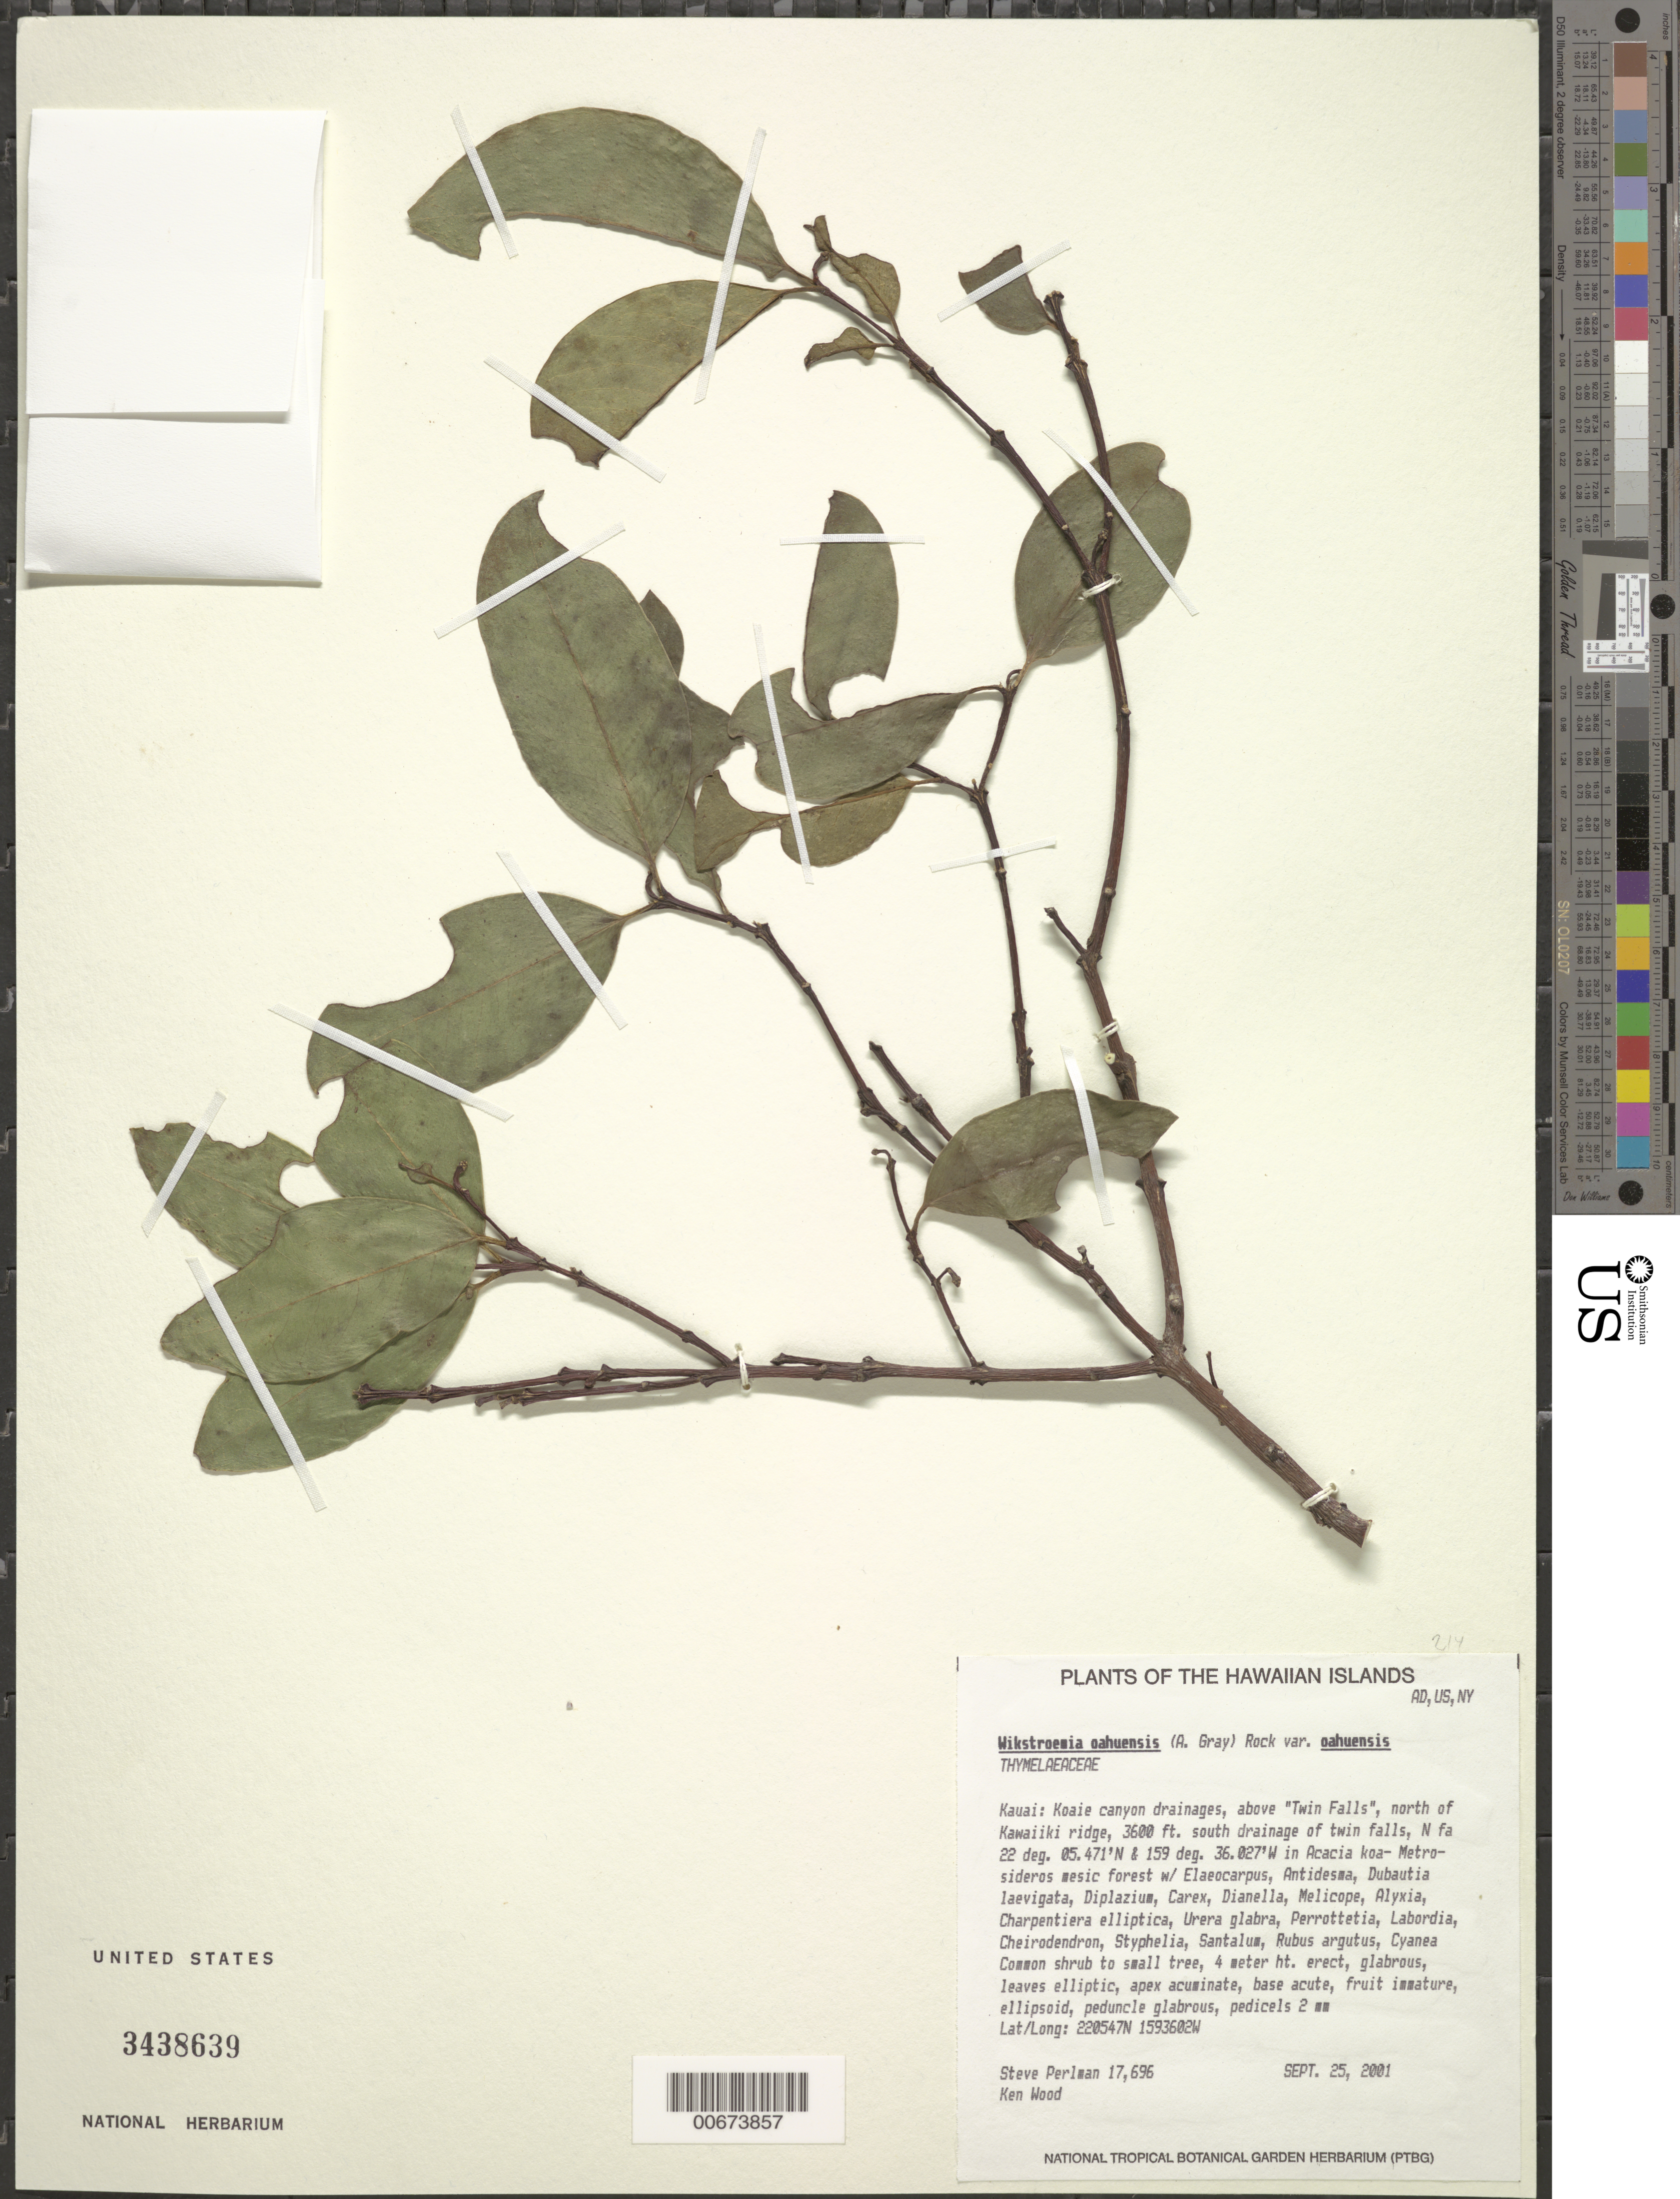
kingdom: Plantae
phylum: Tracheophyta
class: Magnoliopsida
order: Malvales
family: Thymelaeaceae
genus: Wikstroemia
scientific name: Wikstroemia oahuensis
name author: (A. Gray) Rock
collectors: S. P. Perlman & K. Wood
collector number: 17696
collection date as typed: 25 Sep 2001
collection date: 2001-09-25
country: United States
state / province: Hawaii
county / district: Kaui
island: Kaua'i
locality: Koaie canyon drainages, above "Twin Falls", north of Kawaiiki ridge, south drainage of twin falls, N facing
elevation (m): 1097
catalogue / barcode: US 3438639